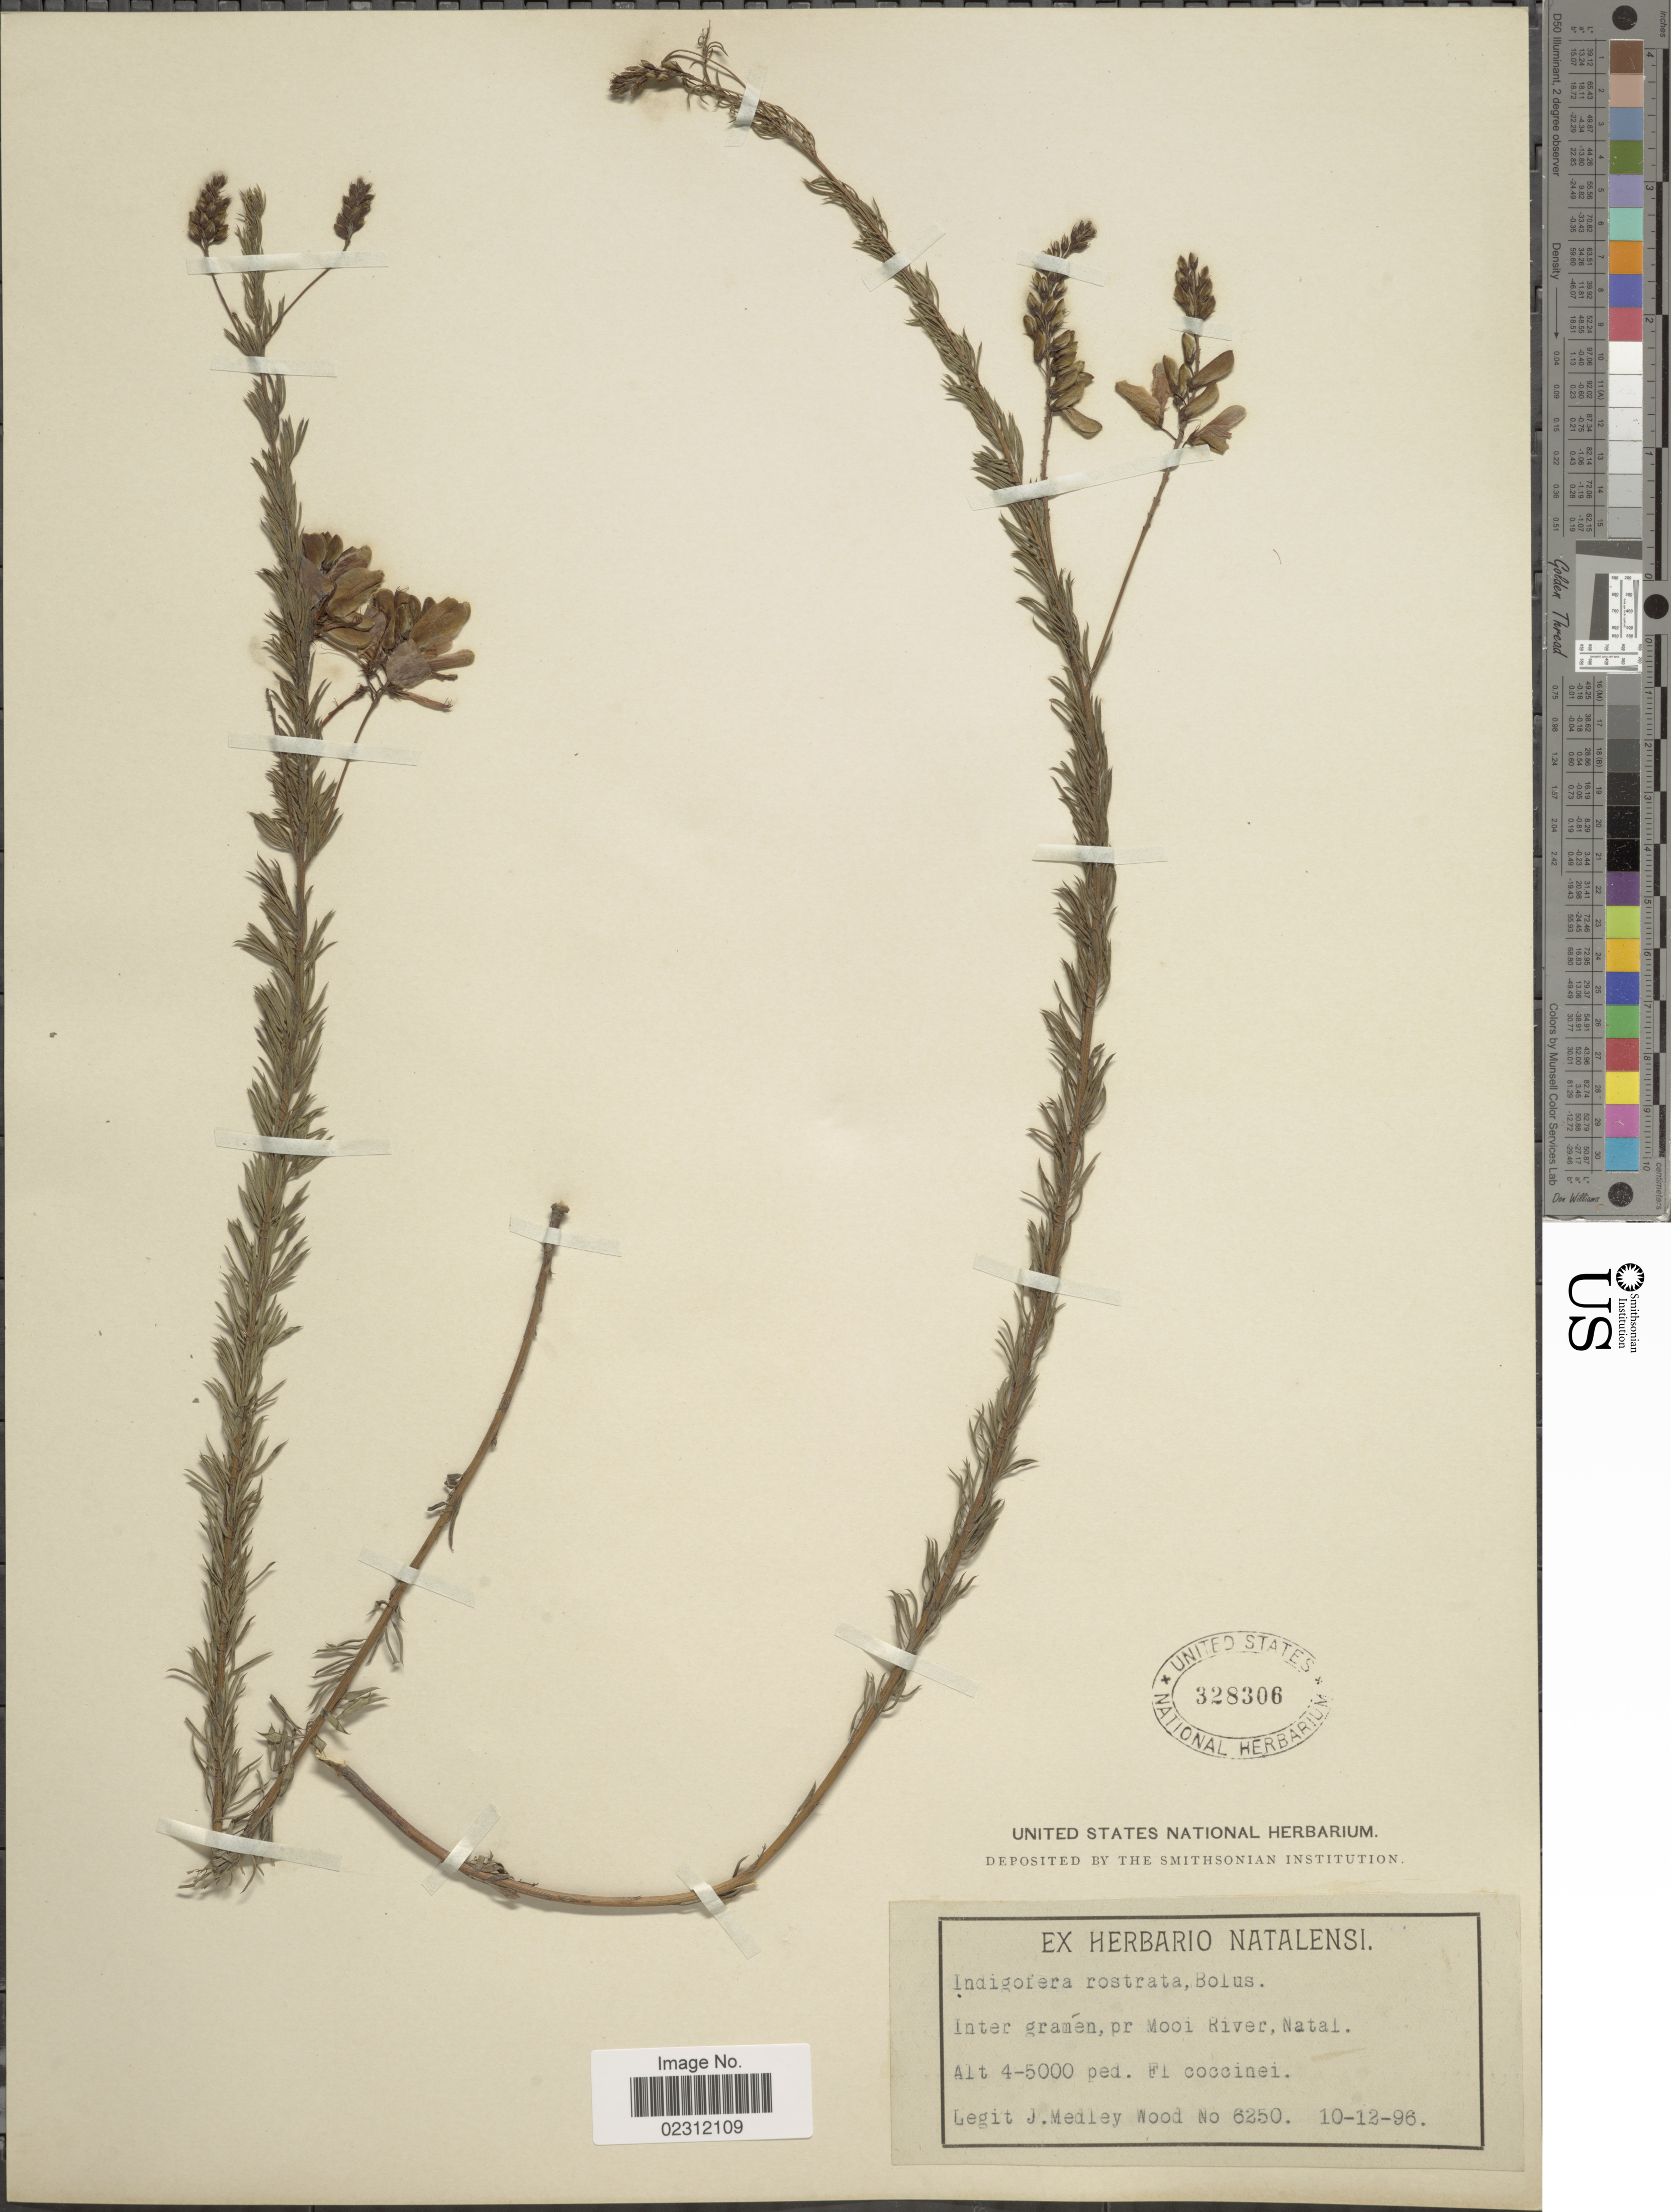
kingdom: Plantae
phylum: Tracheophyta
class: Magnoliopsida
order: Fabales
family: Fabaceae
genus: Indigofera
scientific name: Indigofera rostrata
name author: Bolus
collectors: J. Medley Wood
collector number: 6250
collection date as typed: Transcribed d/m/y: 10/12/96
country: South Africa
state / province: KwaZulu-Natal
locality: Pr Mooi River, Natal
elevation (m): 1219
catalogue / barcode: US 328306